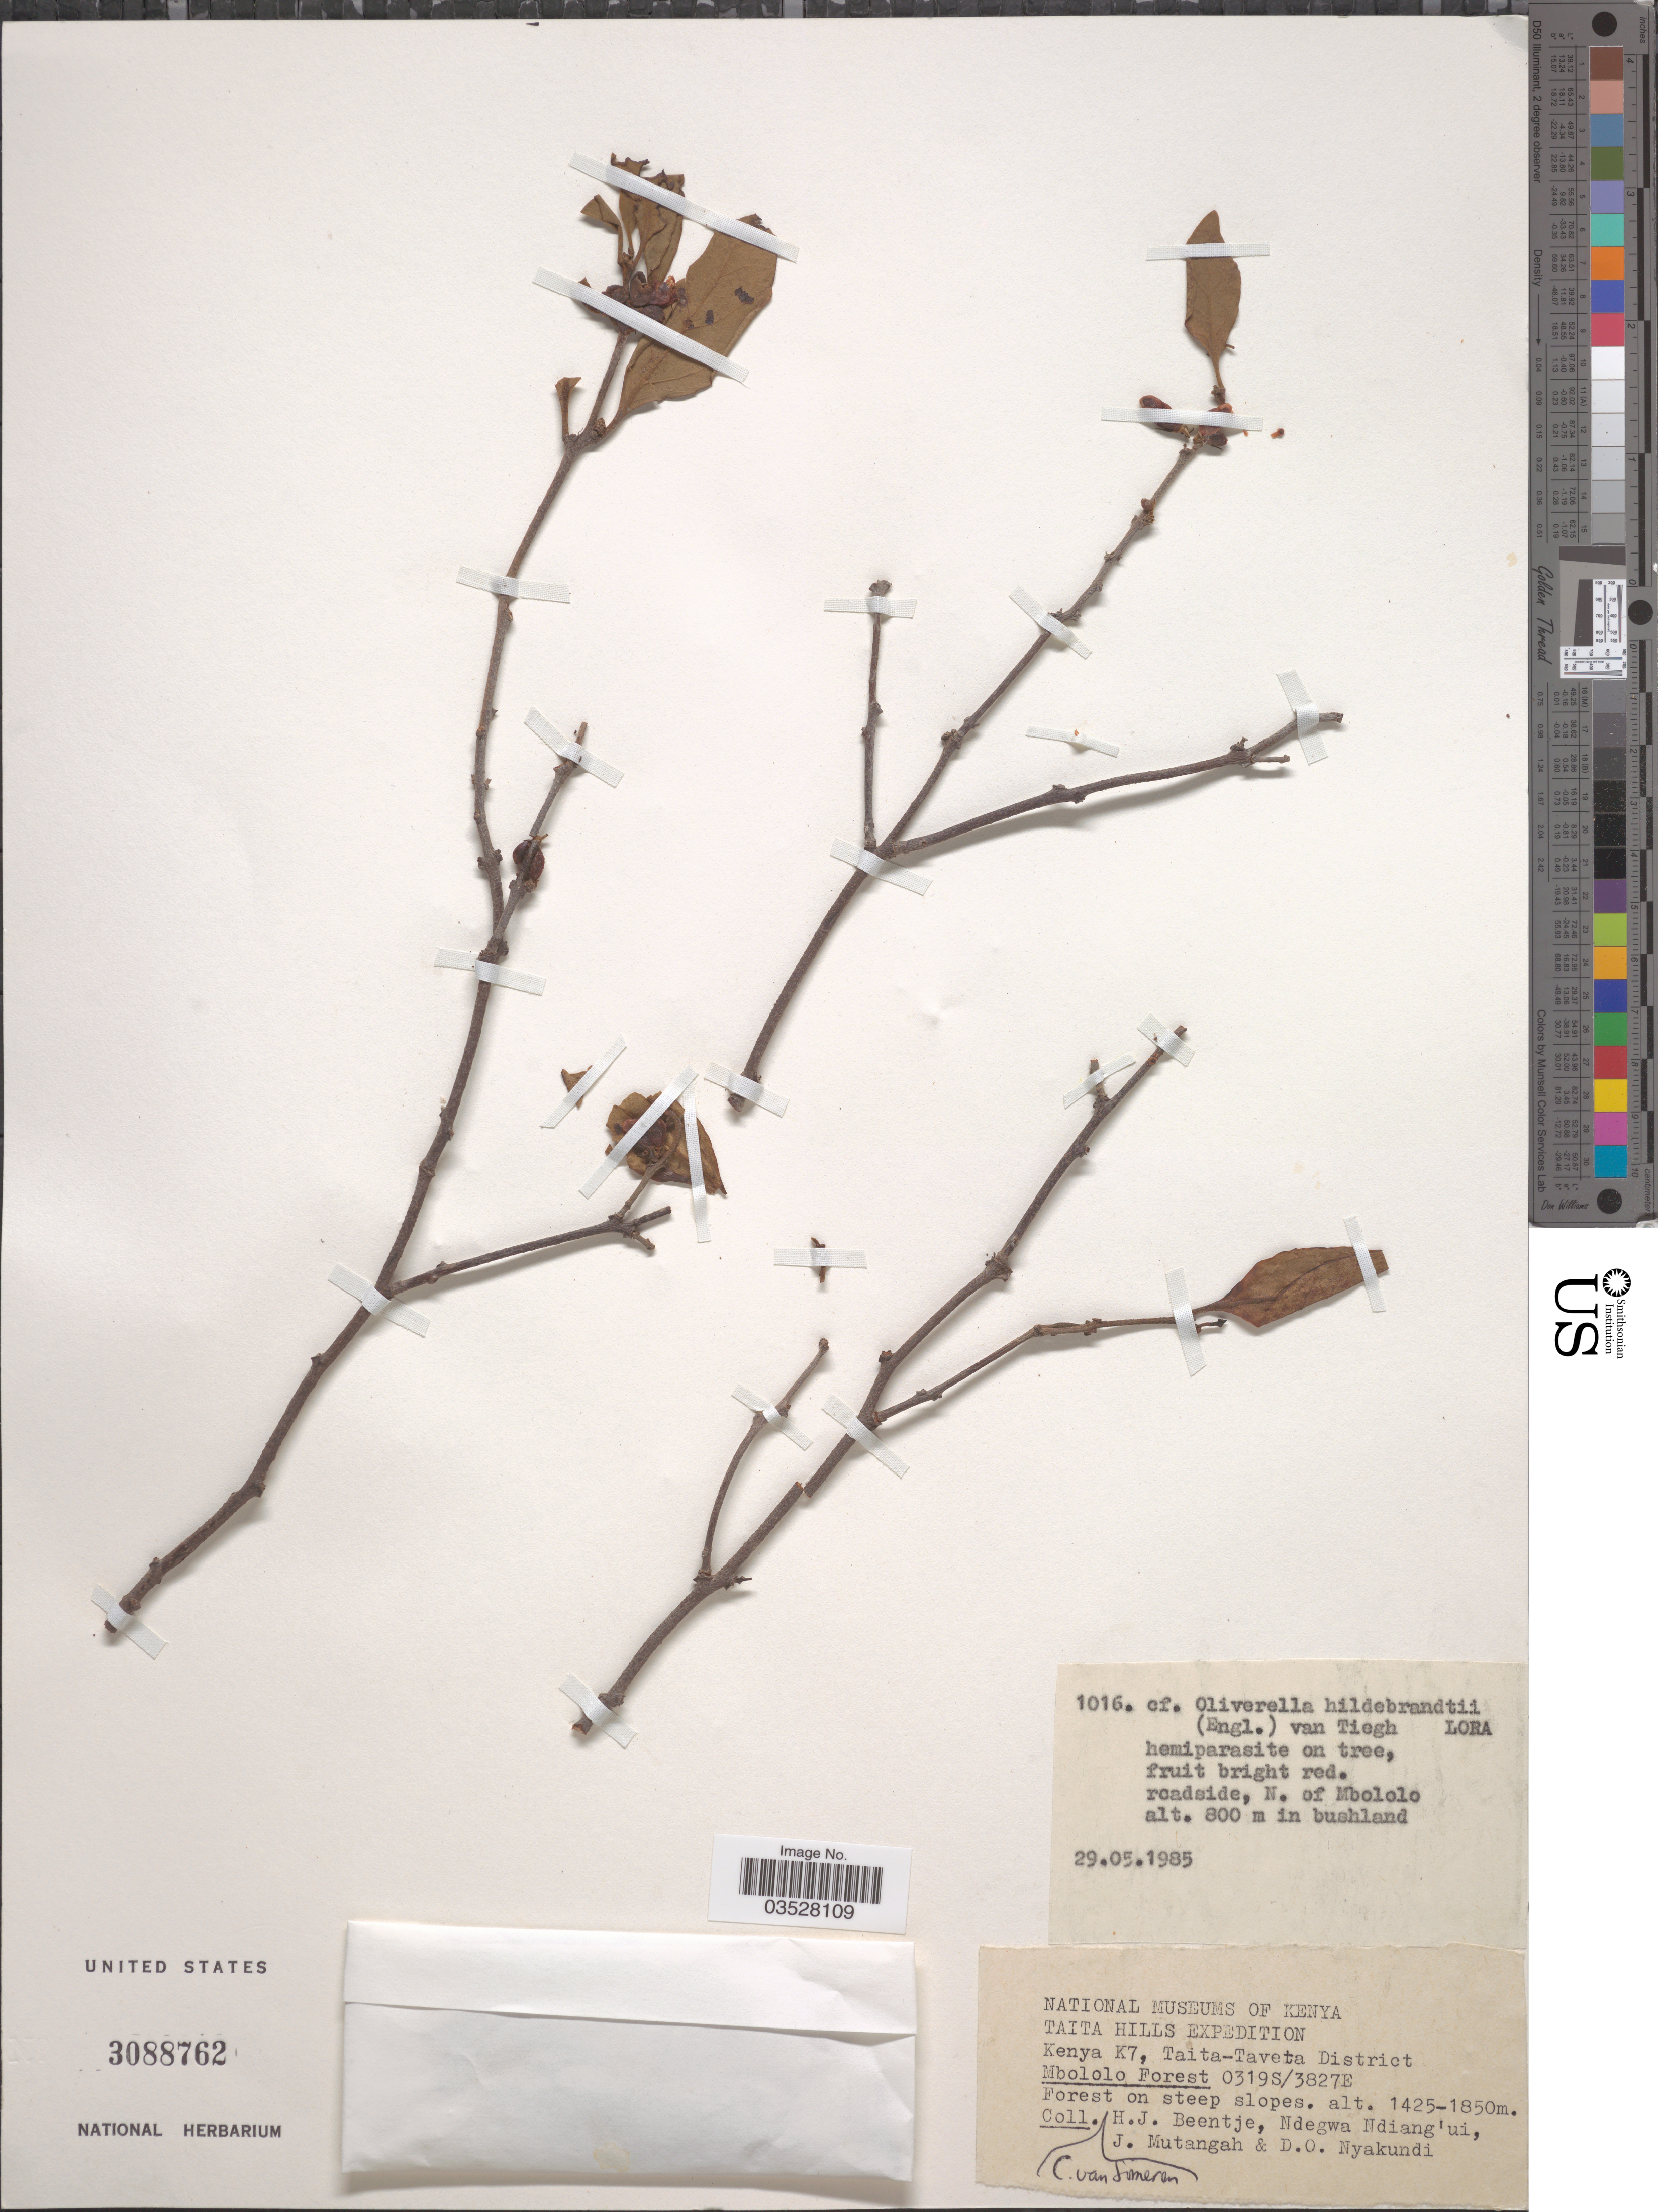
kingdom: Plantae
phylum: Tracheophyta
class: Magnoliopsida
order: Santalales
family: Loranthaceae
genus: Oliverella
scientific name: Oliverella hildebrandtii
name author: (Engl.) Tiegh.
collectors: C. Van Someren, H. J. Beentje, Ndegwa Ndiang'ui, J. Mutangah & D. Nyakundi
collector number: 1016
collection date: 1985-05-29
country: Kenya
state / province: Taita Taveta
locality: Taita Hills. K7, Taita-Taveta District. Mbololo Forest. Forest on steep slopes. N. of Mbololo.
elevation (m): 800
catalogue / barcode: US 3088762